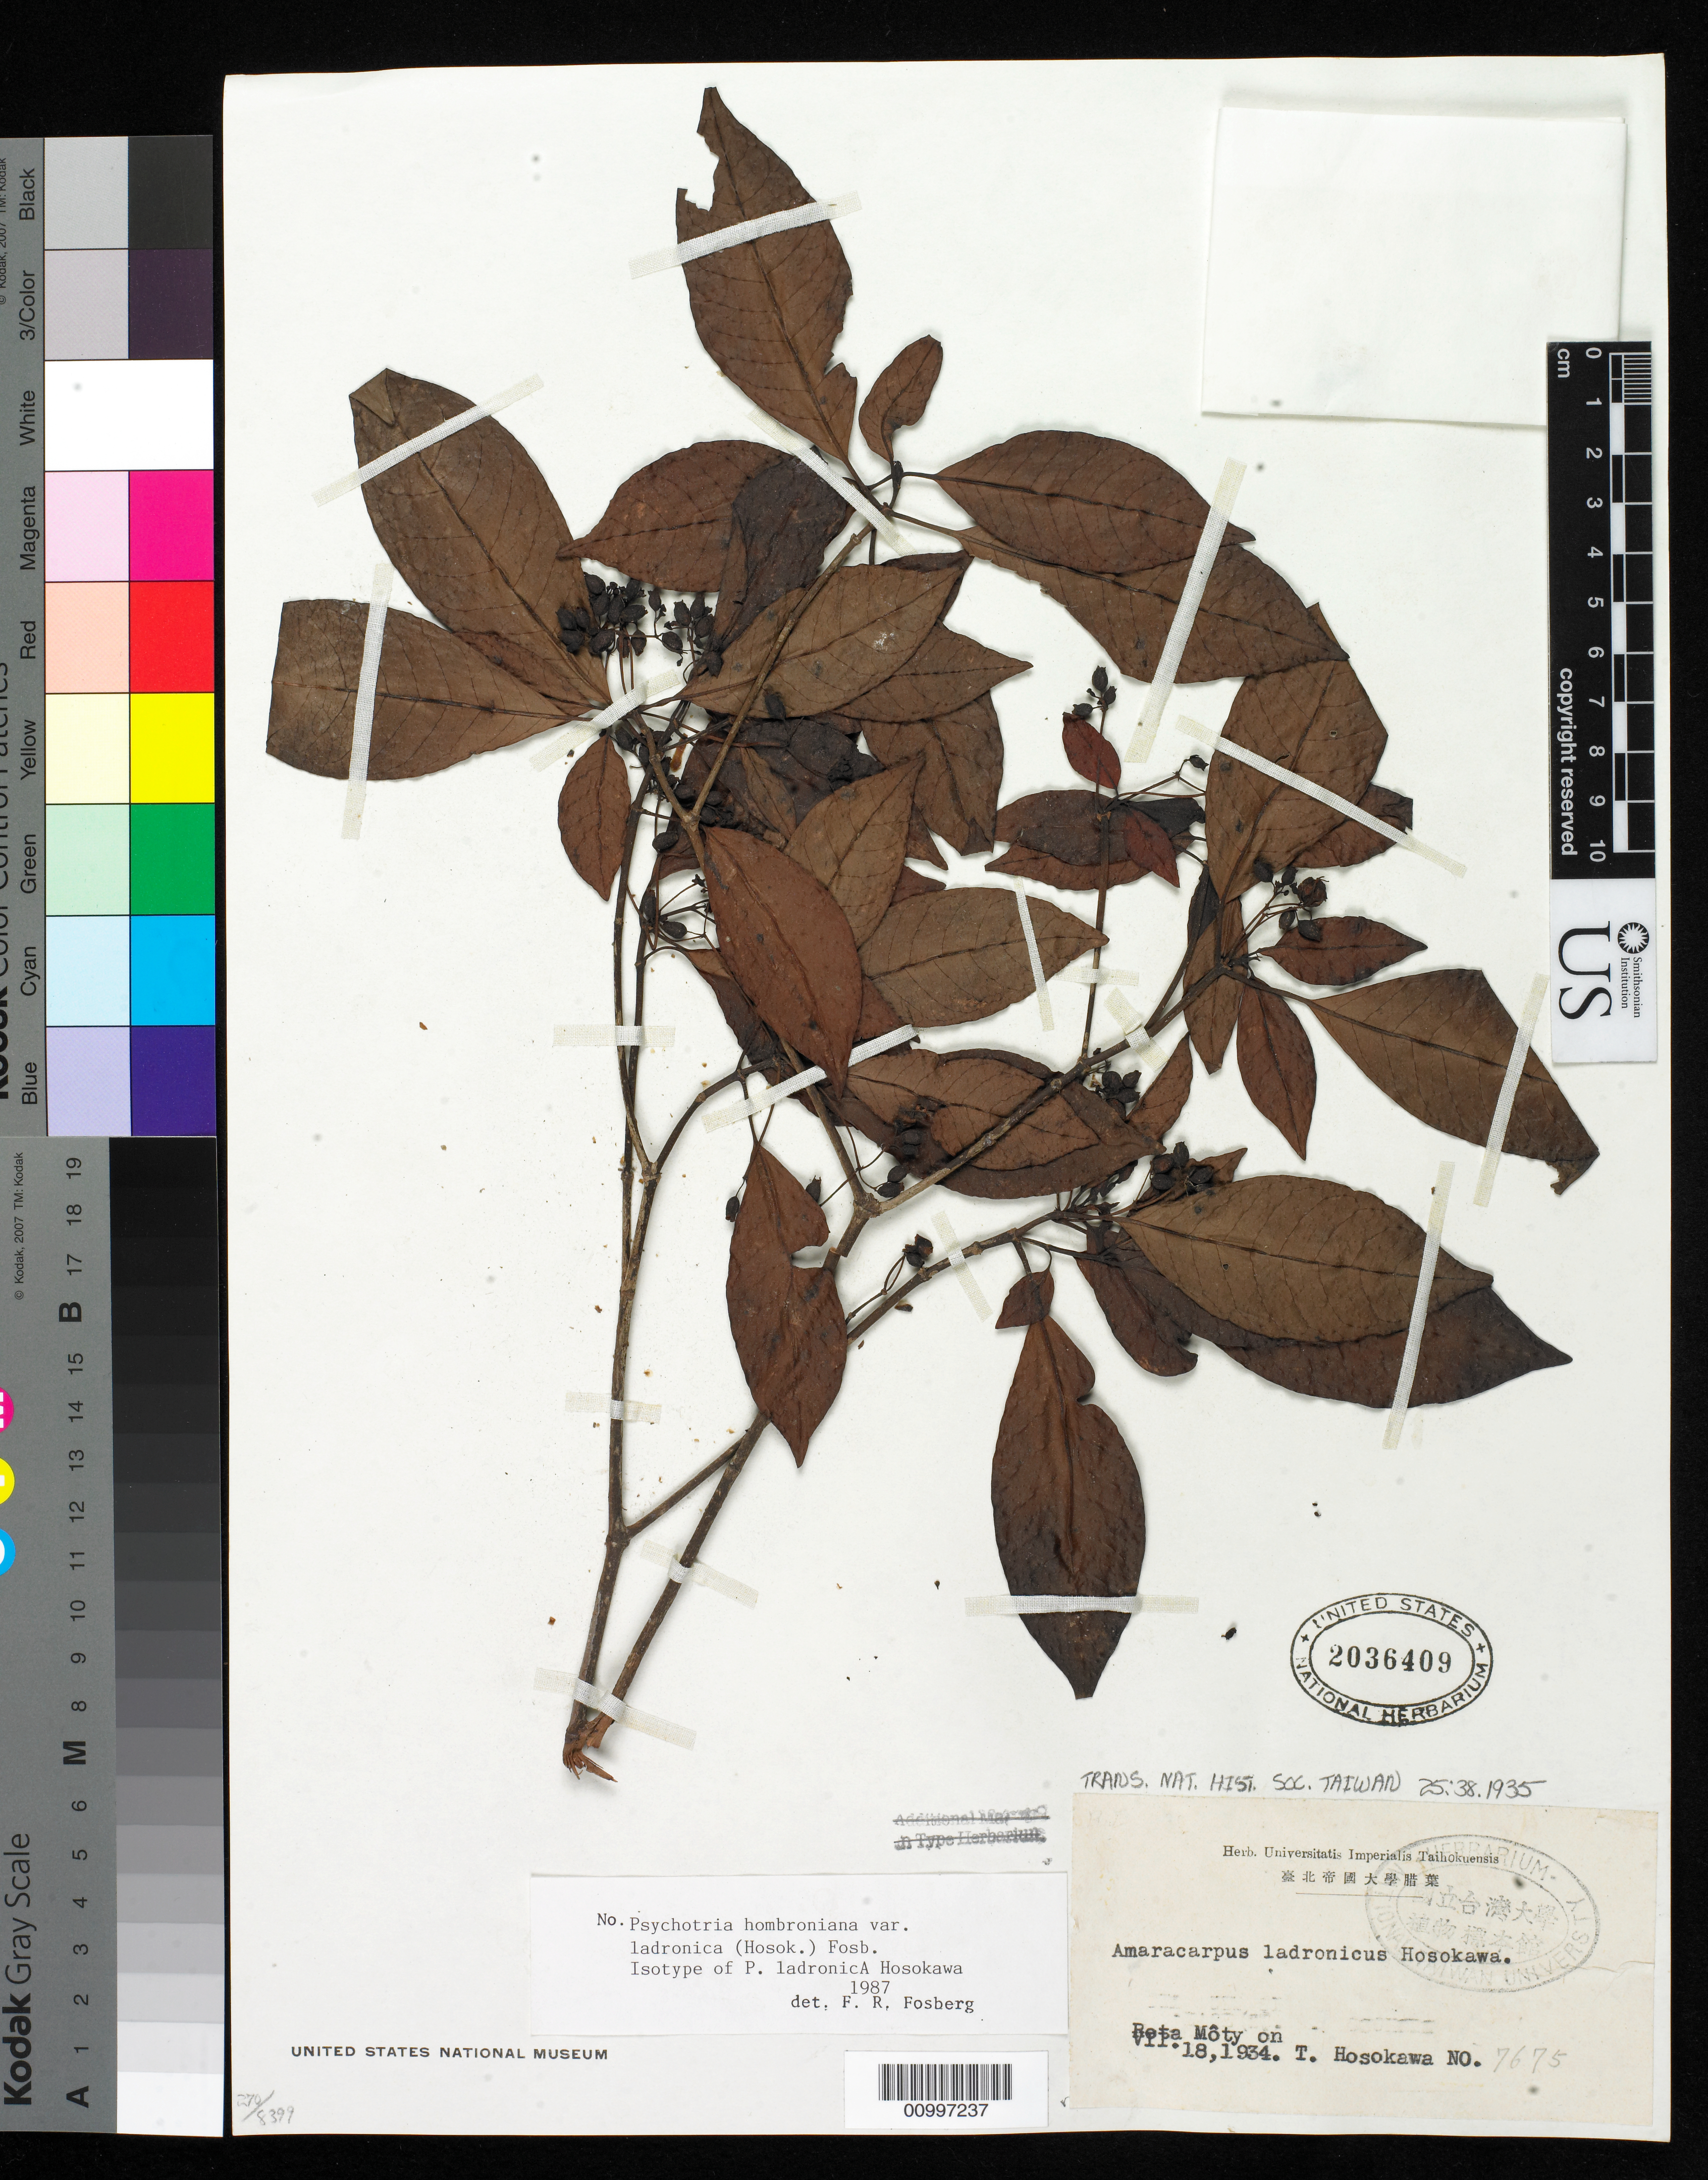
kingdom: Plantae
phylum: Tracheophyta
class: Magnoliopsida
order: Gentianales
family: Rubiaceae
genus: Psychotria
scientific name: Psychotria ladronica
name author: Hosok.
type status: Isotype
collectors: T. Hosokawa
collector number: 7675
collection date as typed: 18 Jul 1934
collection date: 1934-07-18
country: Taiwan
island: Taiwan [Formosa]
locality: Rota Môty on.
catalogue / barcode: US 2036409